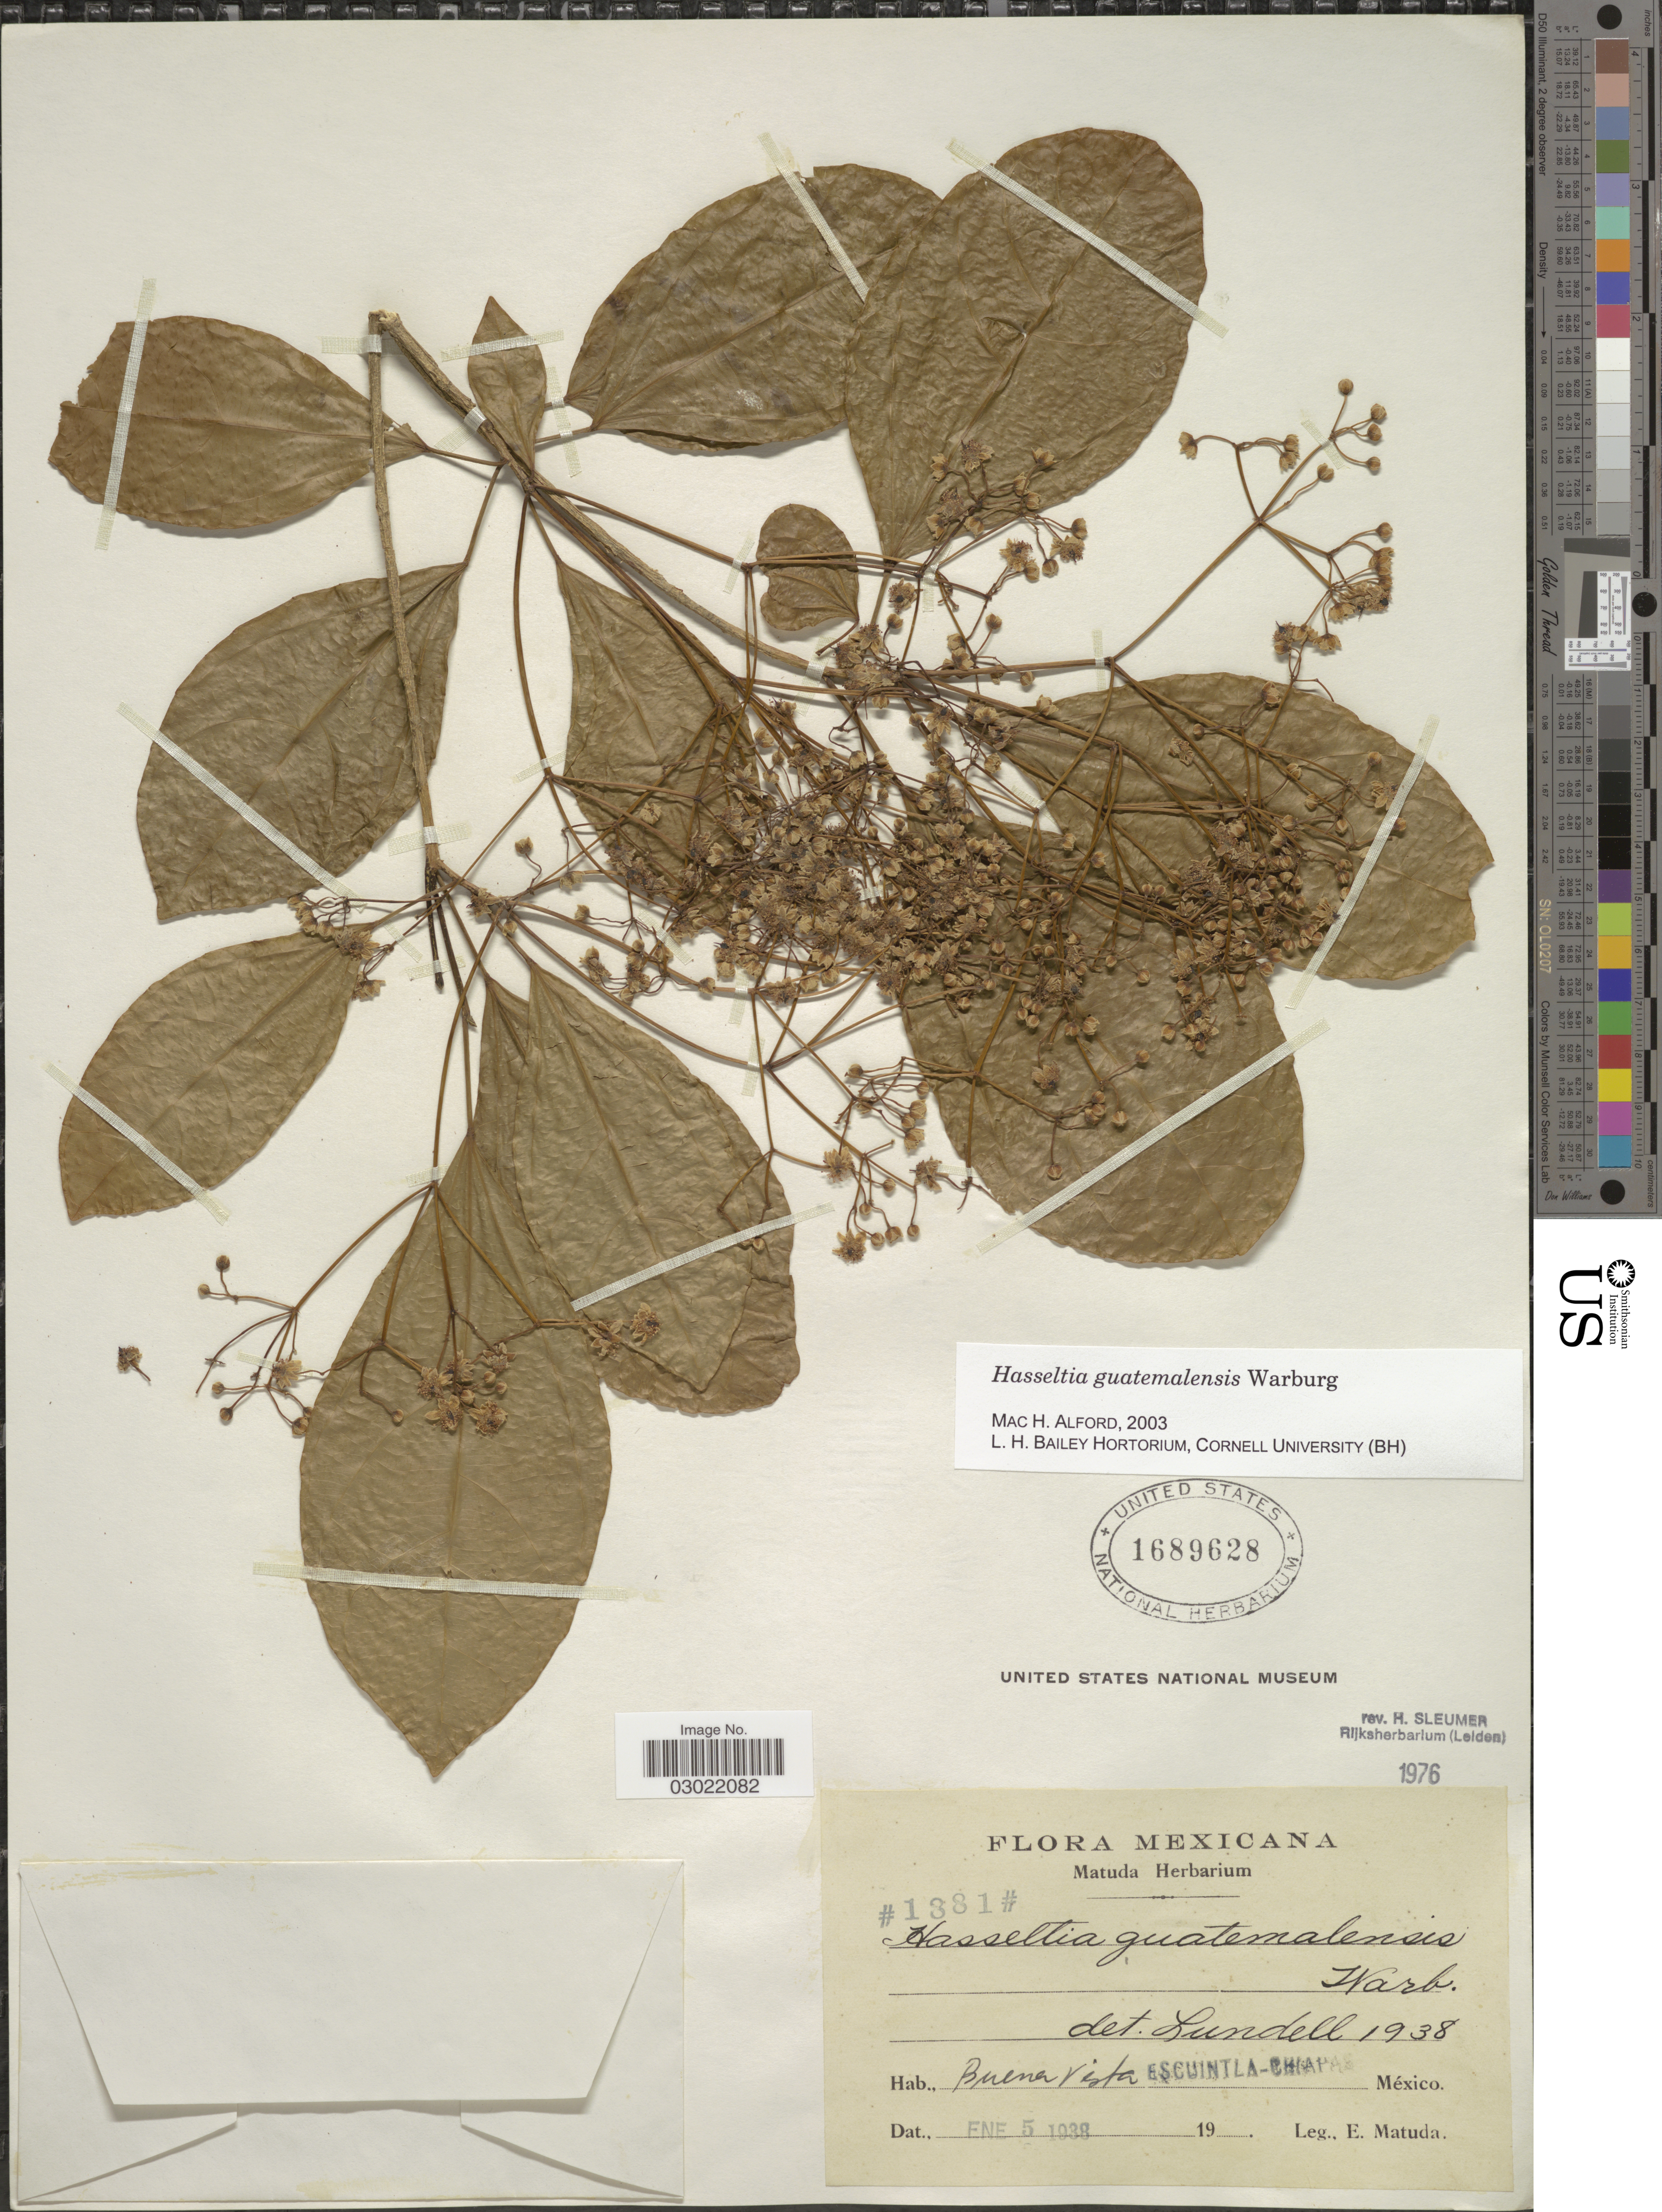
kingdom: Plantae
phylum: Tracheophyta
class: Magnoliopsida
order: Malpighiales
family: Salicaceae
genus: Hasseltia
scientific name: Hasseltia guatemalensis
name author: Warb.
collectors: E. Matuda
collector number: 1381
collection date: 1938-01-05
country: Mexico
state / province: Chiapas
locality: Buena Vista Escuintla-Chiapas.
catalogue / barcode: US 1689628